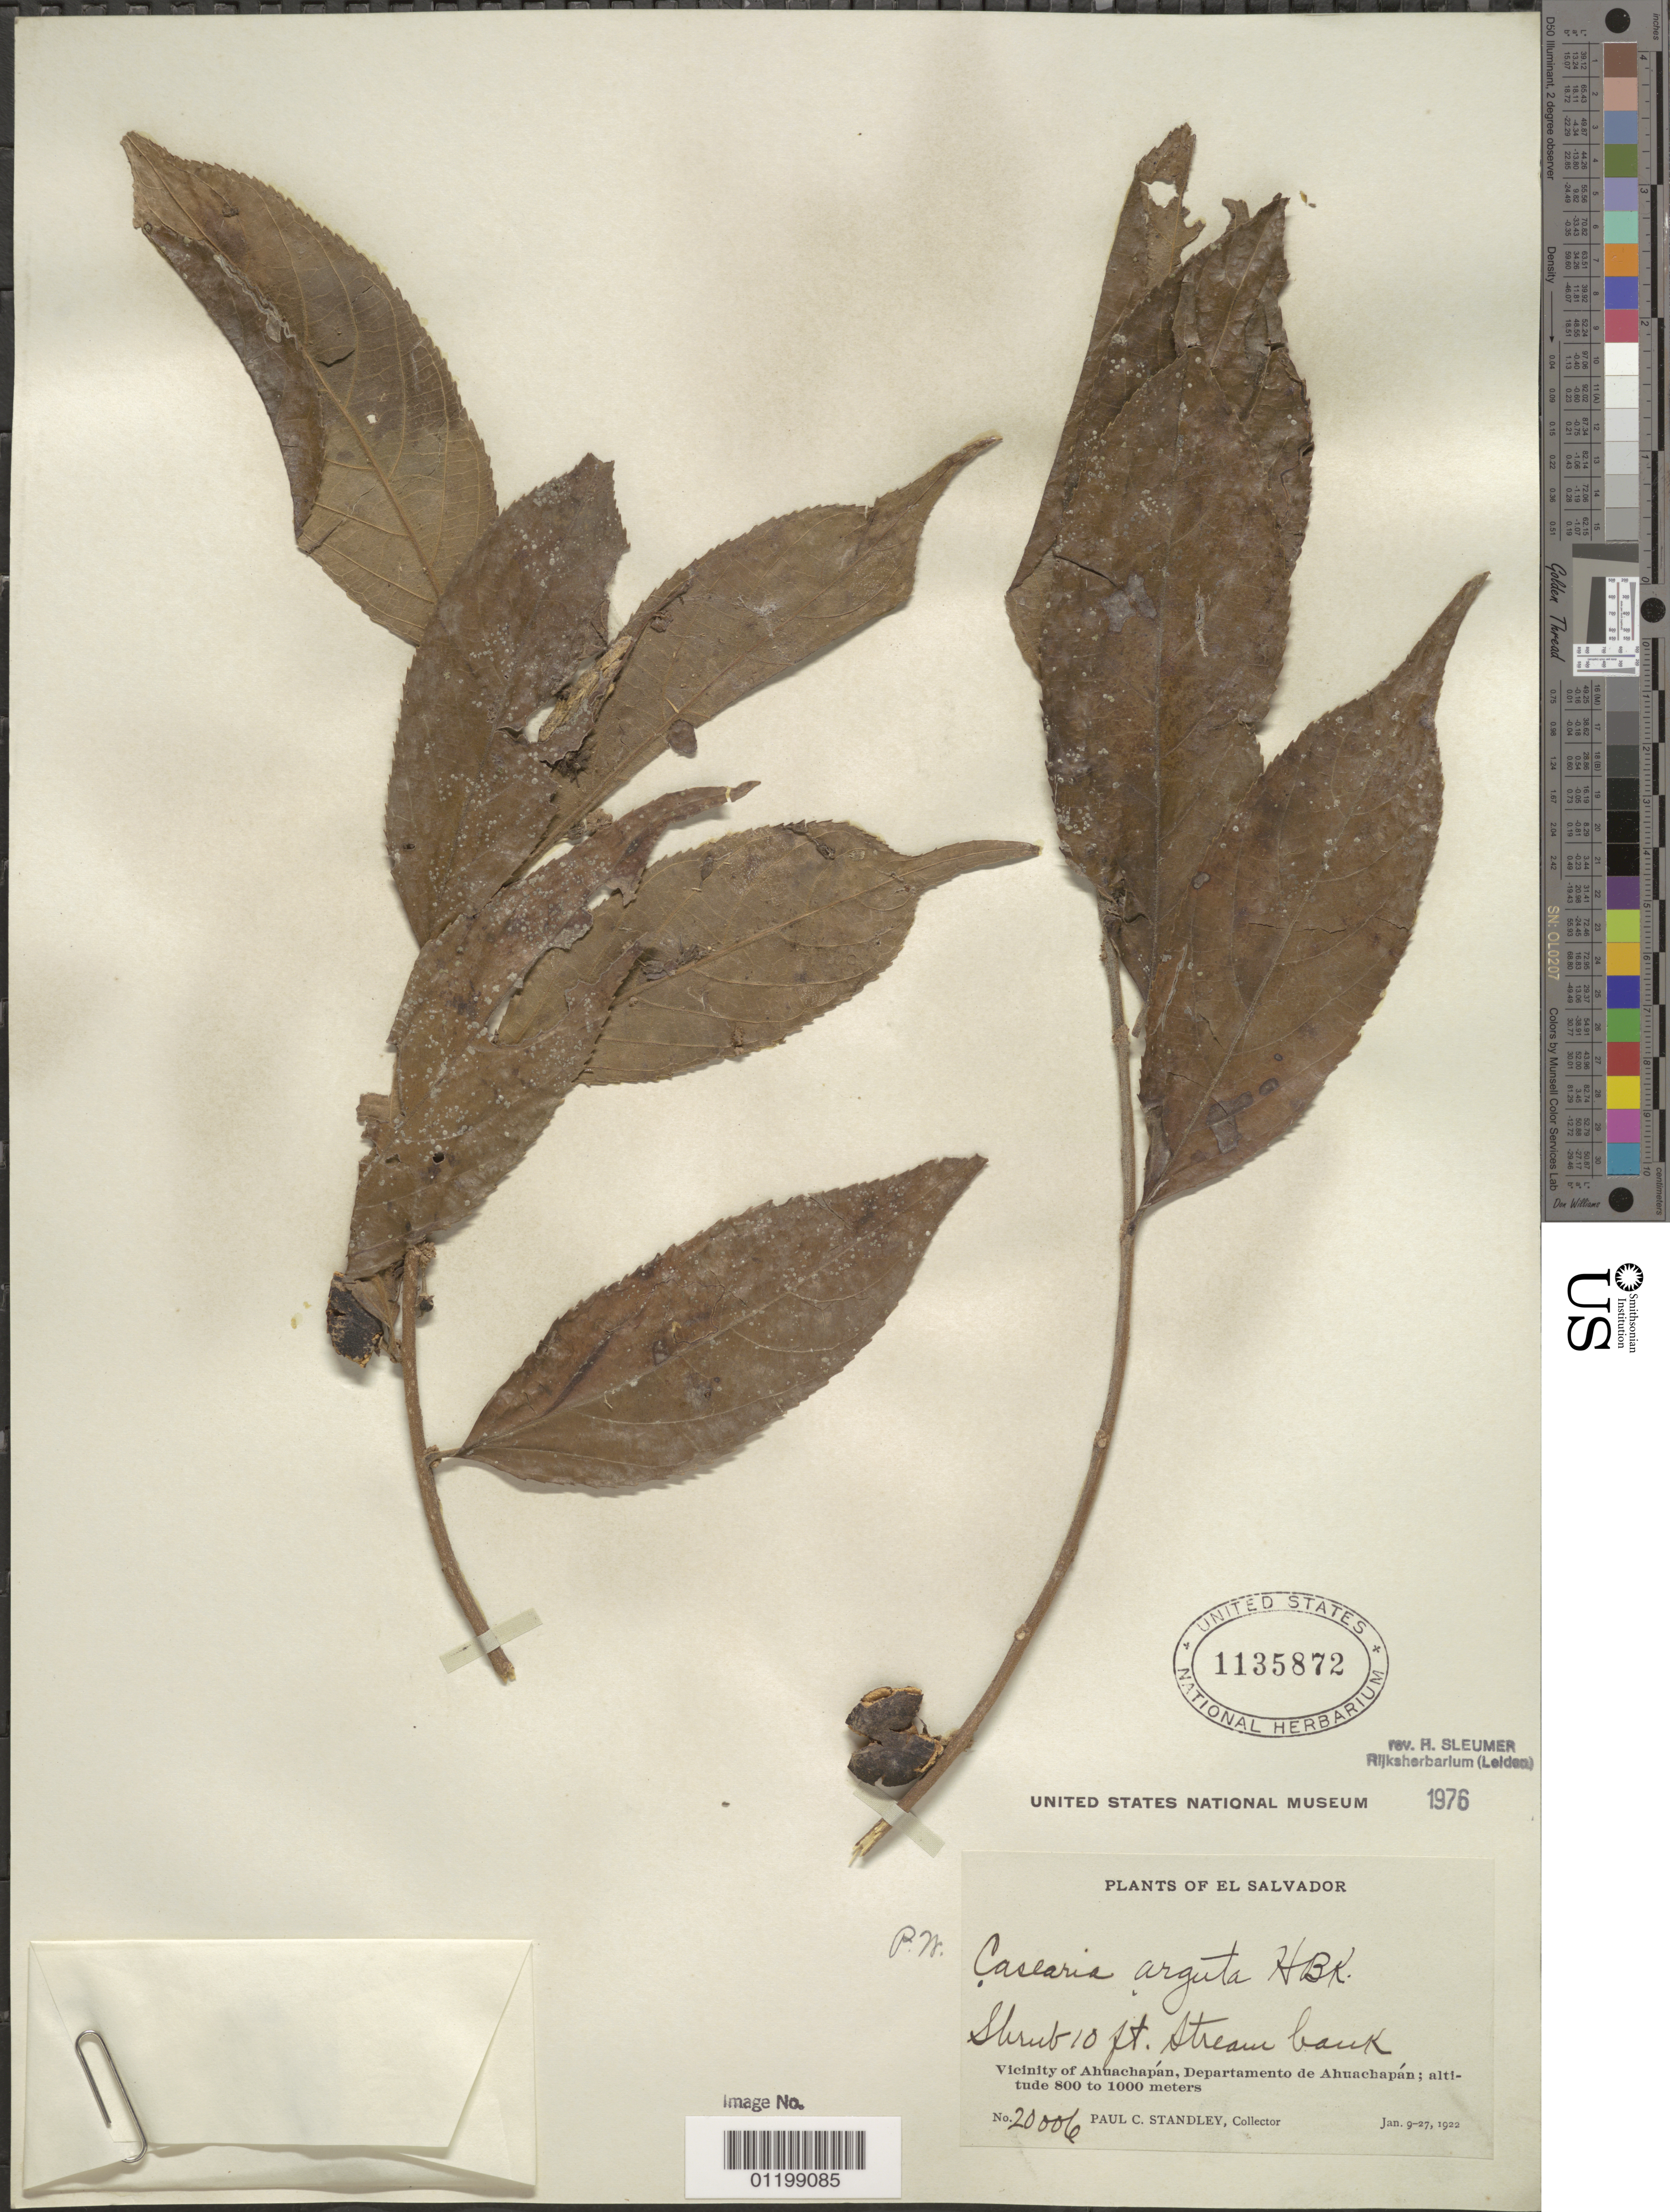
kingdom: Plantae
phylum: Tracheophyta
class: Magnoliopsida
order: Malpighiales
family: Salicaceae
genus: Casearia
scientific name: Casearia arguta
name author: Kunth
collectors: P. C. Standley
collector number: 20006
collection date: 1922-01-09/1922-01-27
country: El Salvador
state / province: Ahuachapán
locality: Vicinity of Ahuachapan.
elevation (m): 800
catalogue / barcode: US 1135872